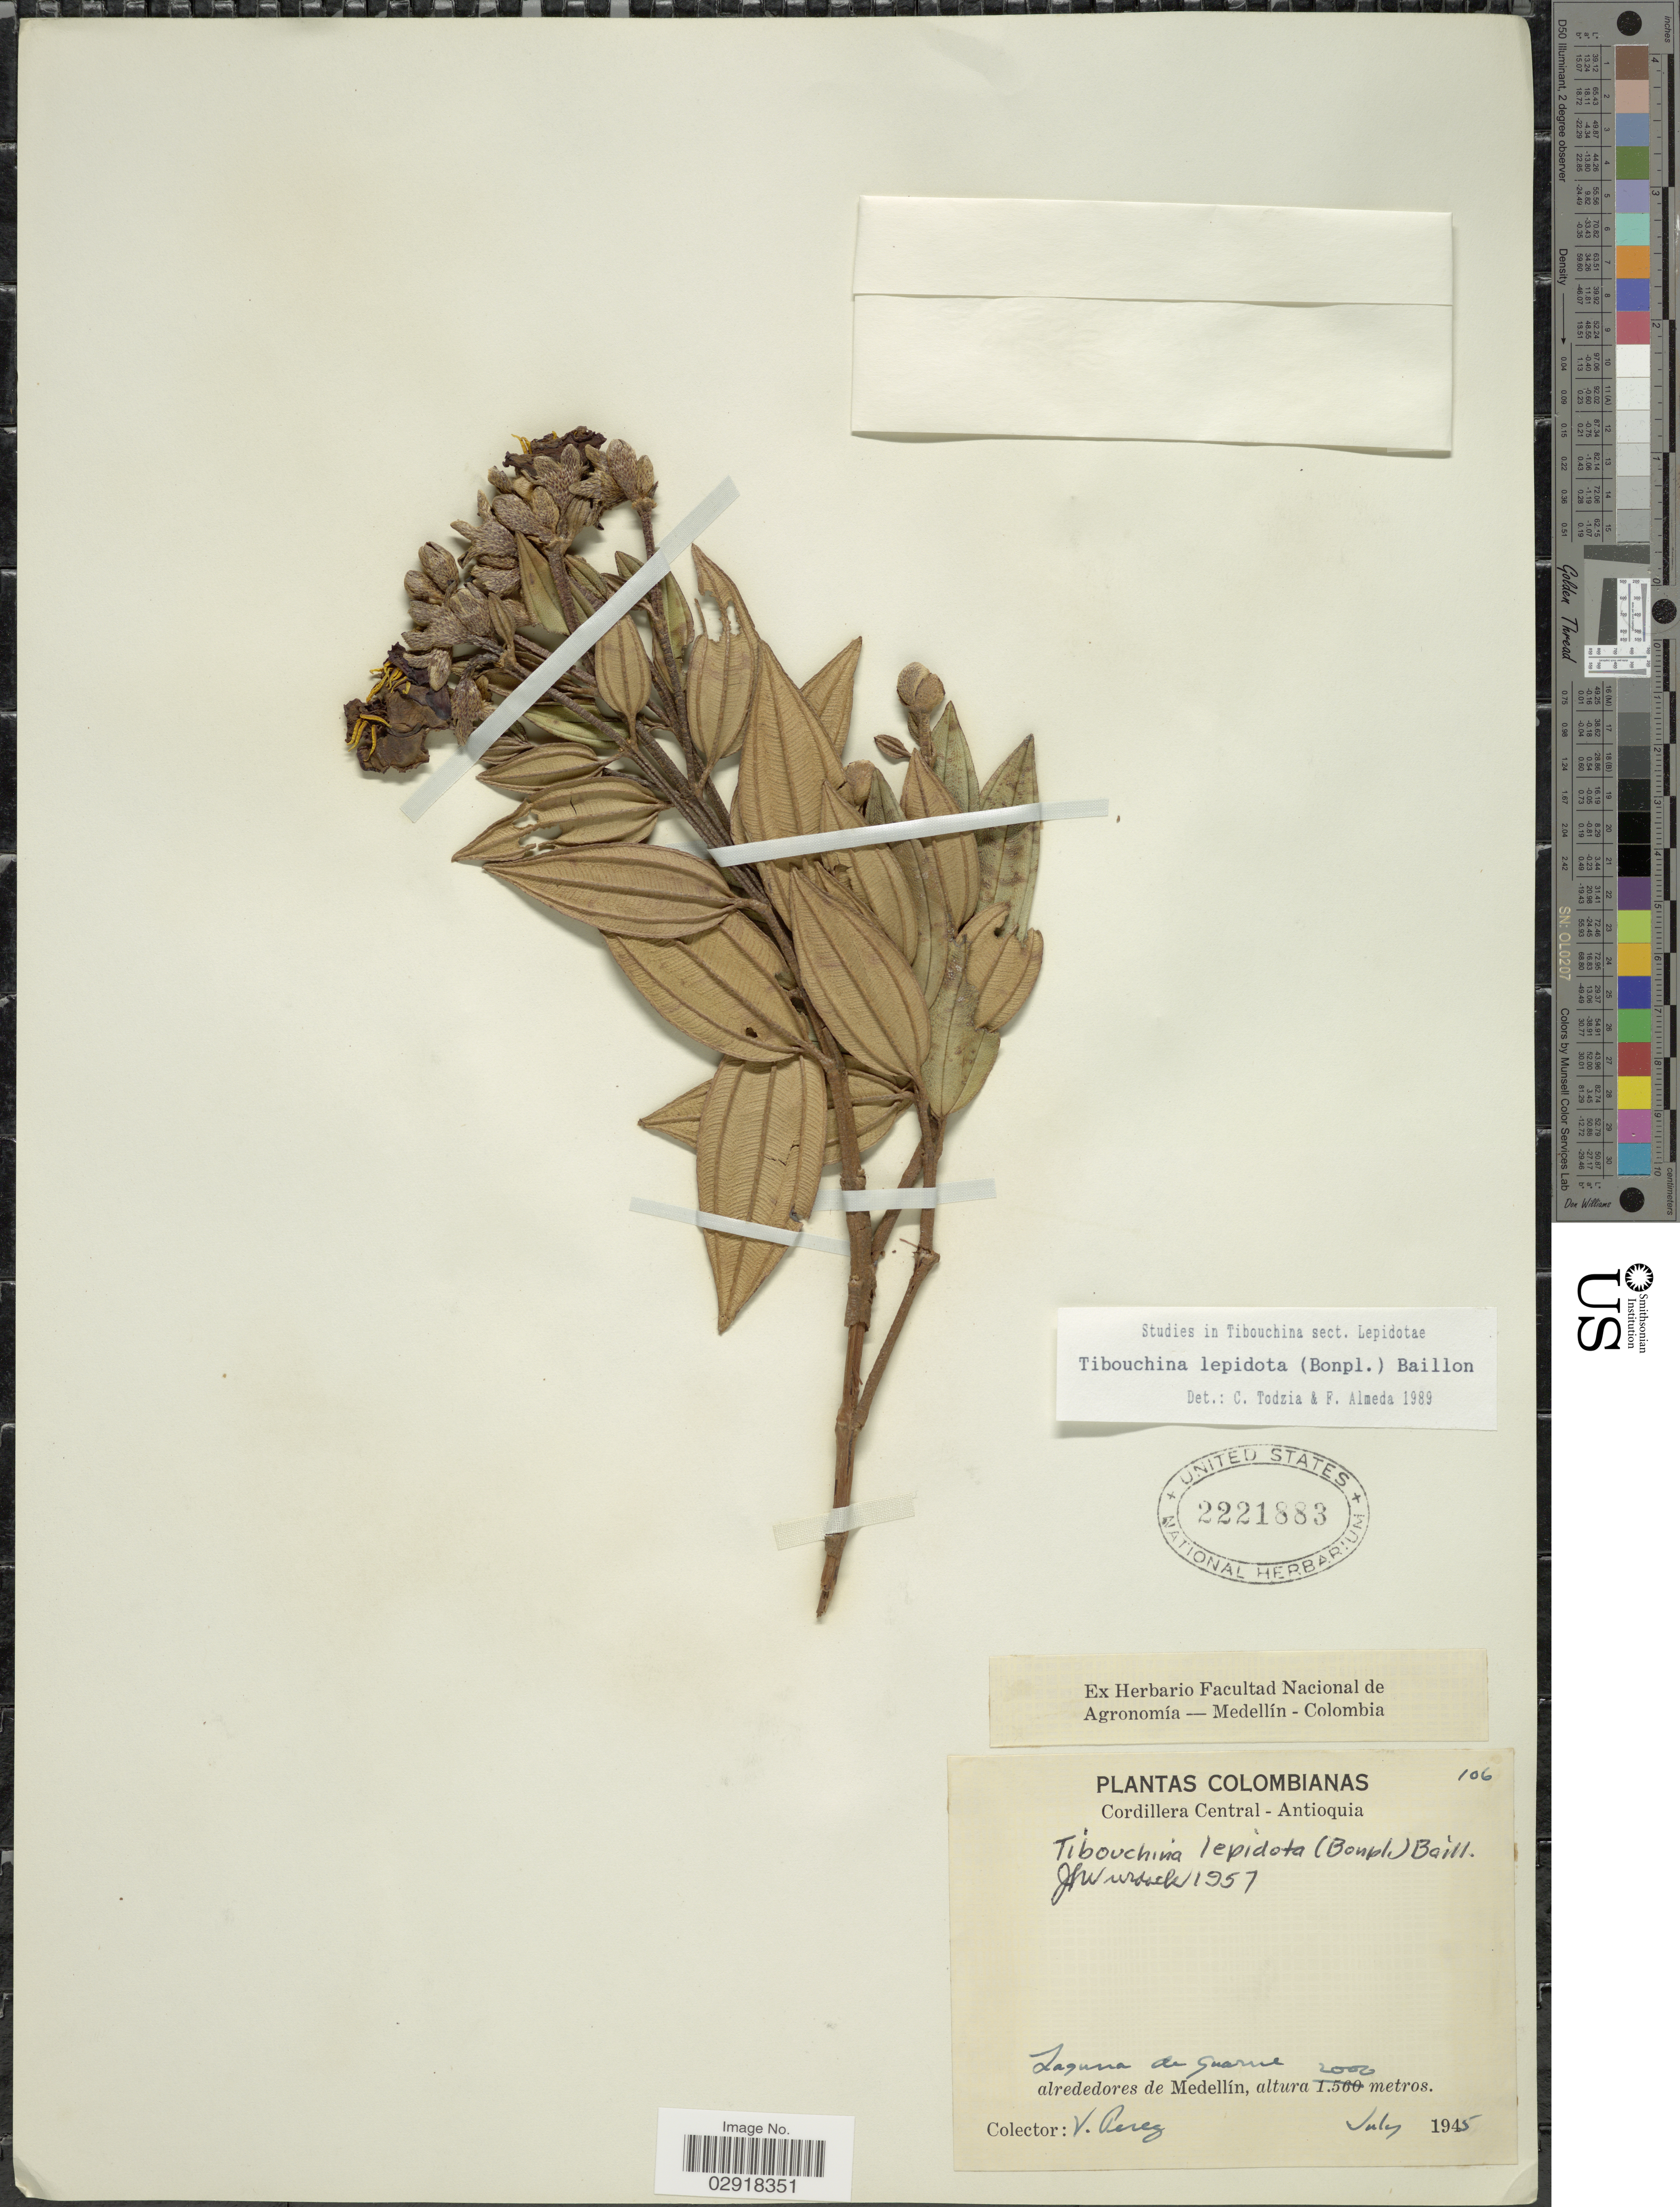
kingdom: Plantae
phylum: Tracheophyta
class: Magnoliopsida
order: Myrtales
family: Melastomataceae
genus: Andesanthus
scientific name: Andesanthus lepidotus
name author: (Humb. & Bonpl.) P.J.F. Guim. & Michelang.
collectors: V. Perez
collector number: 106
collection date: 1945-07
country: Colombia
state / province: Antioquia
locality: Cordillera Central, Laguna de Guarue, alrededores de Medellín.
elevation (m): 2000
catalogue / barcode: US 2221883